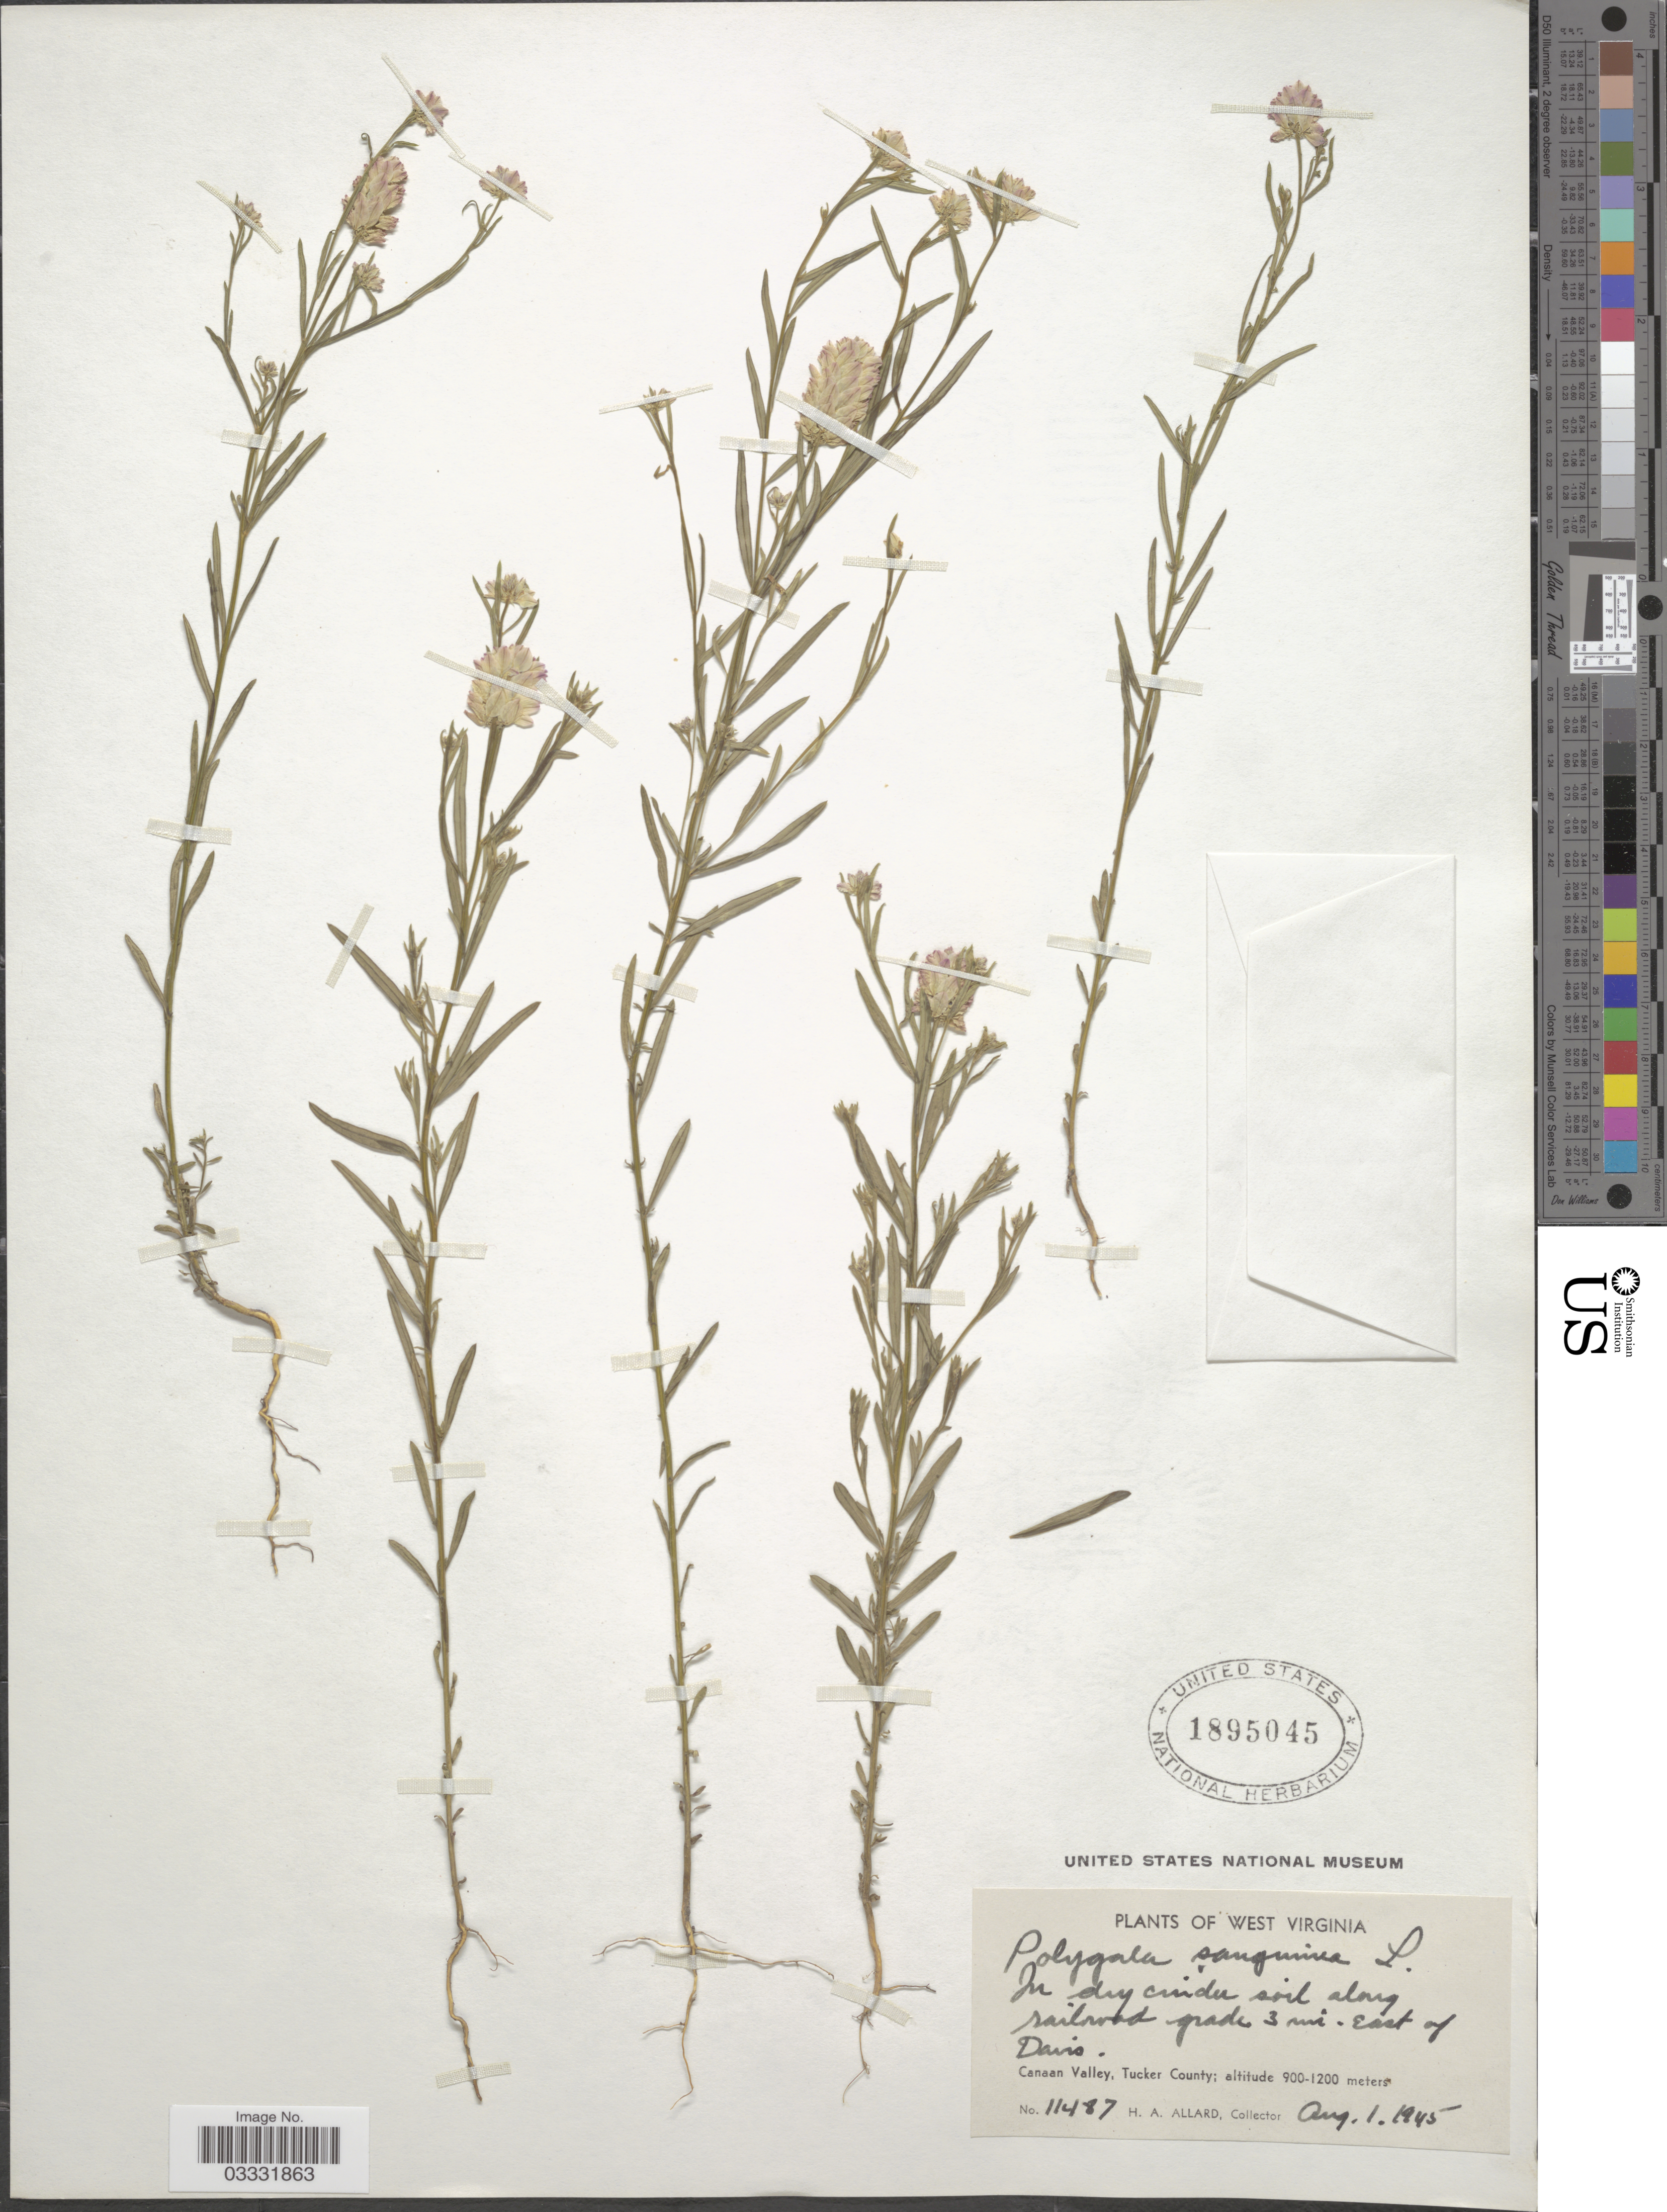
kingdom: Plantae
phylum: Tracheophyta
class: Magnoliopsida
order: Fabales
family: Polygalaceae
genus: Polygala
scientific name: Polygala sanguinea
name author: L.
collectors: H. A. Allard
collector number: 11487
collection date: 1945-08-01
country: United States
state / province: West Virginia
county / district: Tucker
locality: In dry cinder soil along railroad grade, 3 mi. east of Davis. Canaan Valley, Tucker County.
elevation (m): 900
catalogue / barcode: US 1895045